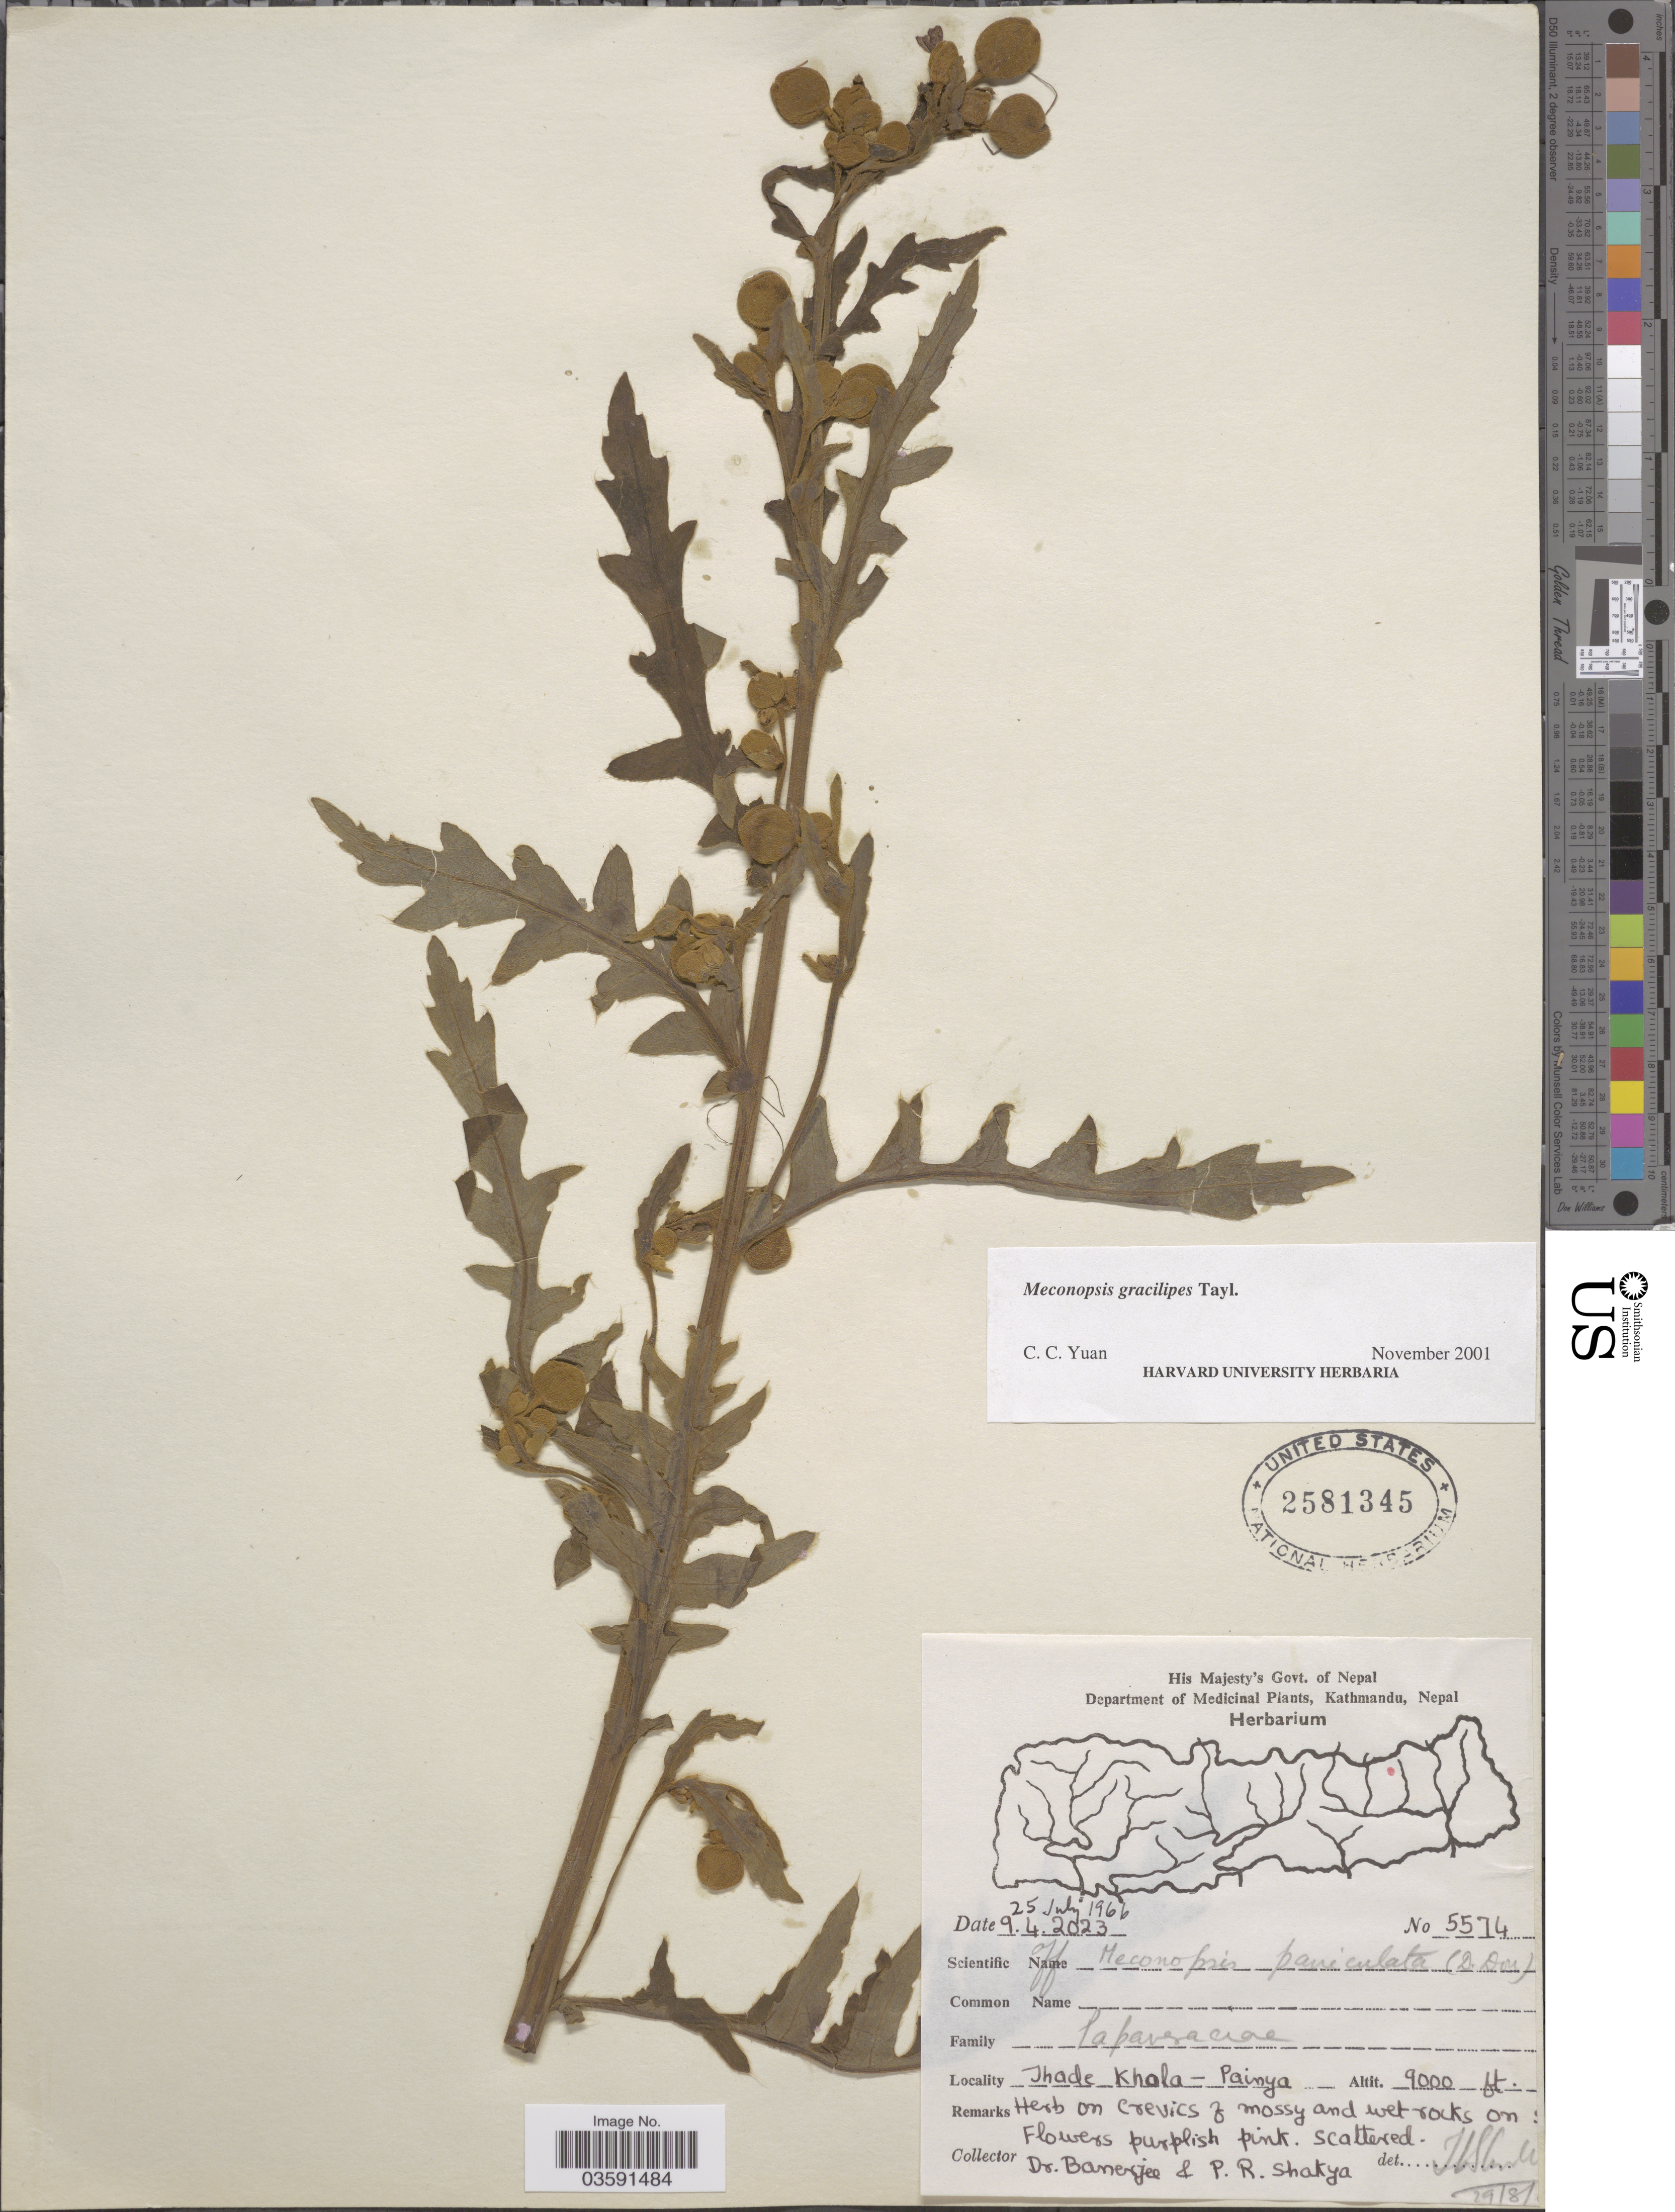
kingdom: Plantae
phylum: Tracheophyta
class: Magnoliopsida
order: Ranunculales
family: Papaveraceae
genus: Meconopsis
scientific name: Meconopsis gracilipes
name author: G. Taylor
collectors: -. Banerjee & P. Shakya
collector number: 5574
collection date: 1966-07-25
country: Nepal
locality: Thade Khola - Painya.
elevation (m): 2743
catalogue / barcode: US 2581345